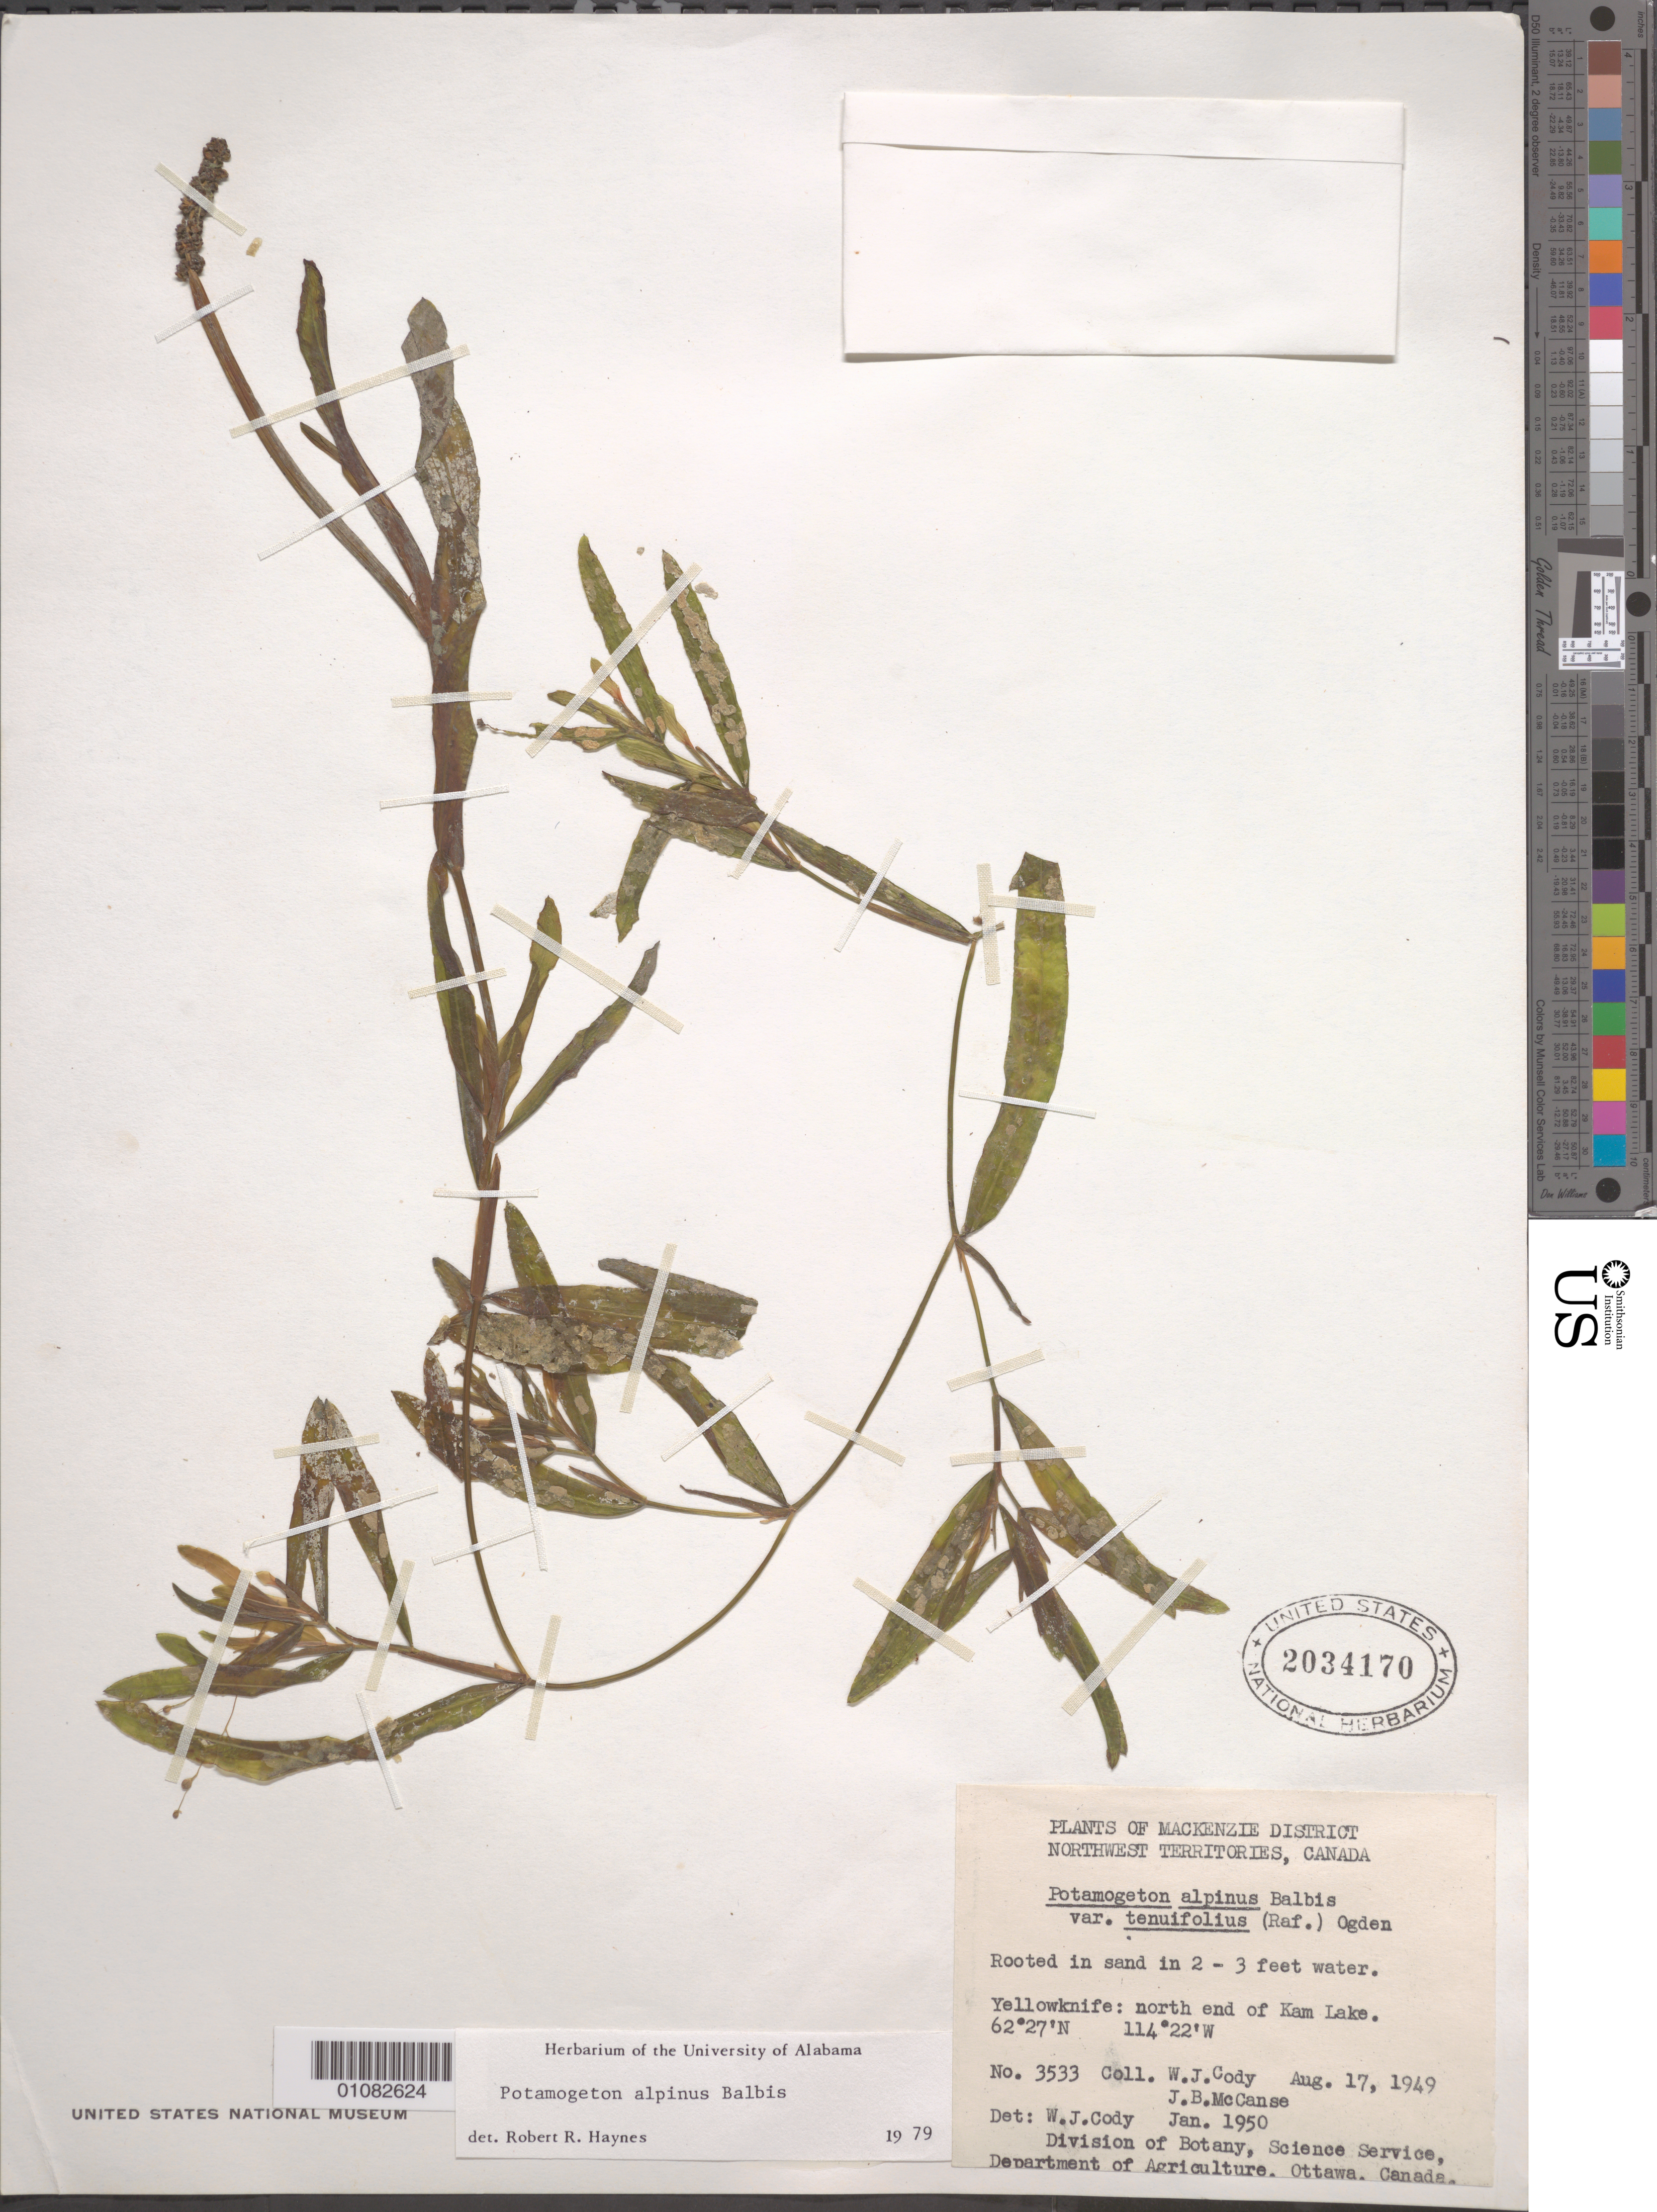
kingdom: Plantae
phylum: Tracheophyta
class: Liliopsida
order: Alismatales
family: Potamogetonaceae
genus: Potamogeton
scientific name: Potamogeton alpinus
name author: Balb.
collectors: W. Cody & J. McCanse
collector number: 3533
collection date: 1949-08-17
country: Canada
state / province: Northwest Territories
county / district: Mackenzie District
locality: Yellowknife: north end of Kam Lake.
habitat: Rooted in sand in water.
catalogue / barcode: US 2034170